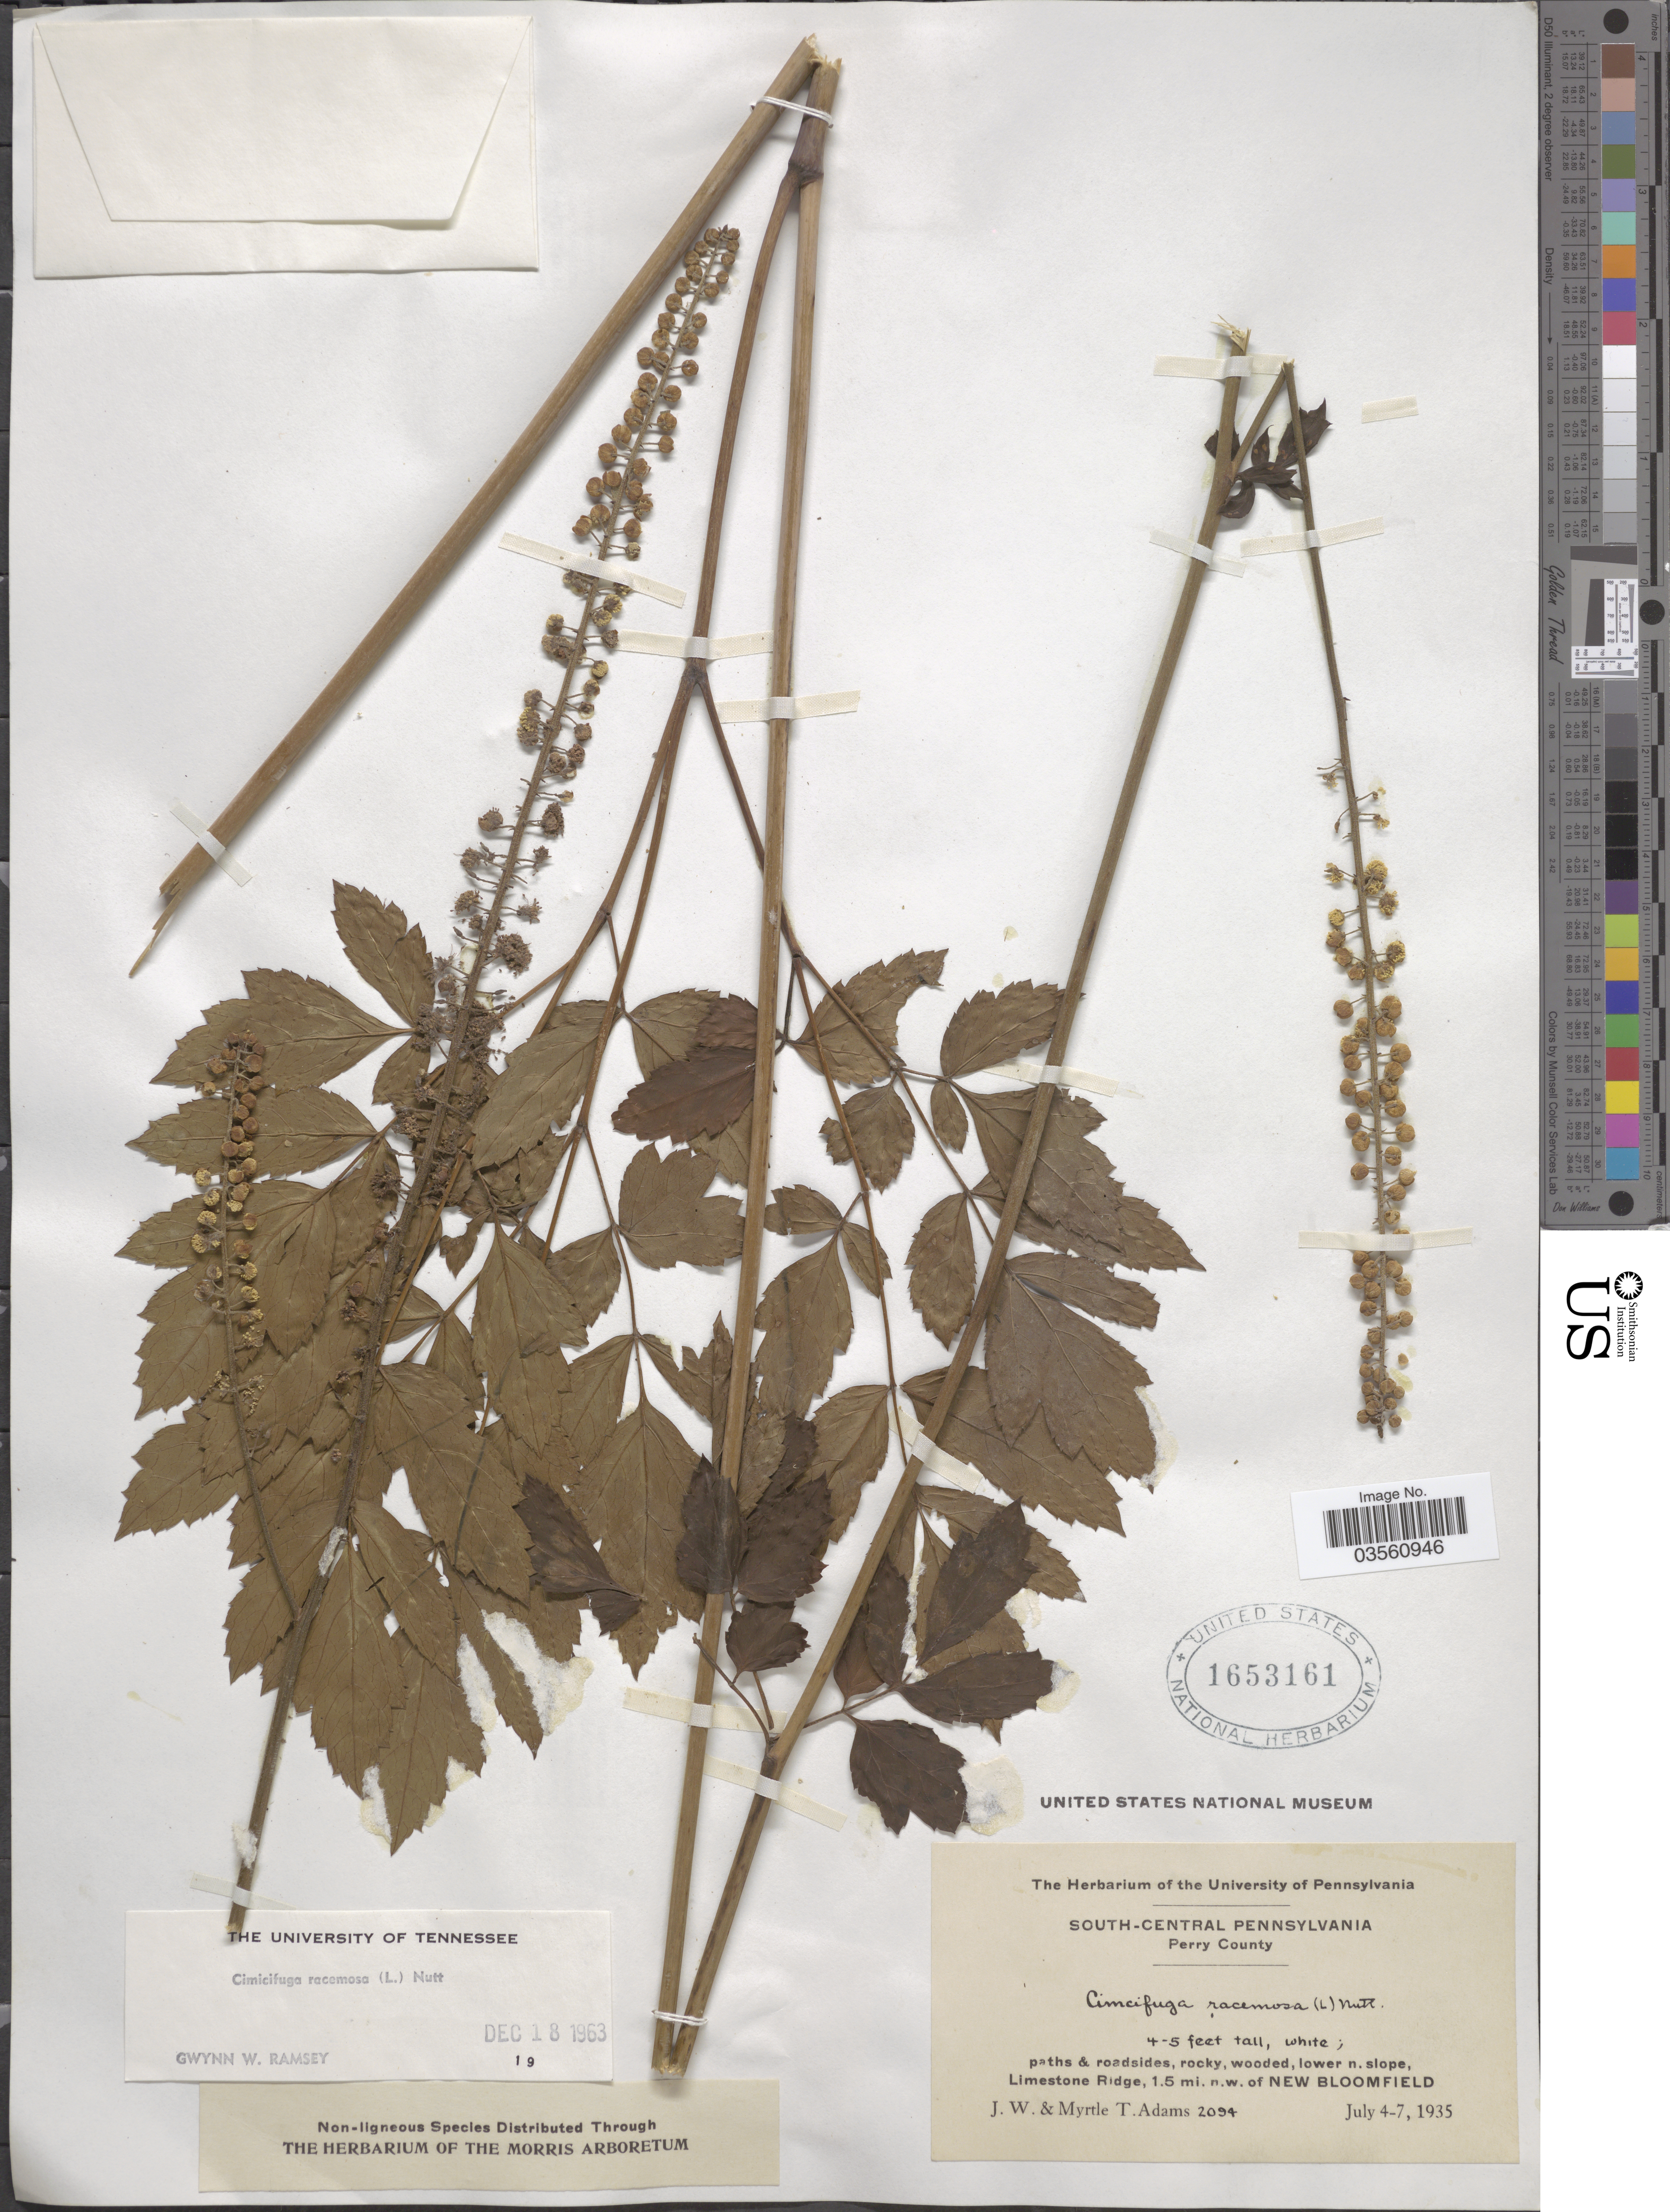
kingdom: Plantae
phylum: Tracheophyta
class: Magnoliopsida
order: Ranunculales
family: Ranunculaceae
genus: Actaea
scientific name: Actaea racemosa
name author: L.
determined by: Strong, M. T., (US), Smithsonian Institution - National Museum of Natural History (UNITED STATES)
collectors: J. Adams & M. T. Adams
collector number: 2094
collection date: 1935-07-04/1935-07-07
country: United States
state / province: Pennsylvania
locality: South-Central Pennsylvania. Perry County. Lower n. slope, Limestone Ridge, 1.5 mi. n.w. of New Bloomfield.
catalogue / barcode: US 1653161